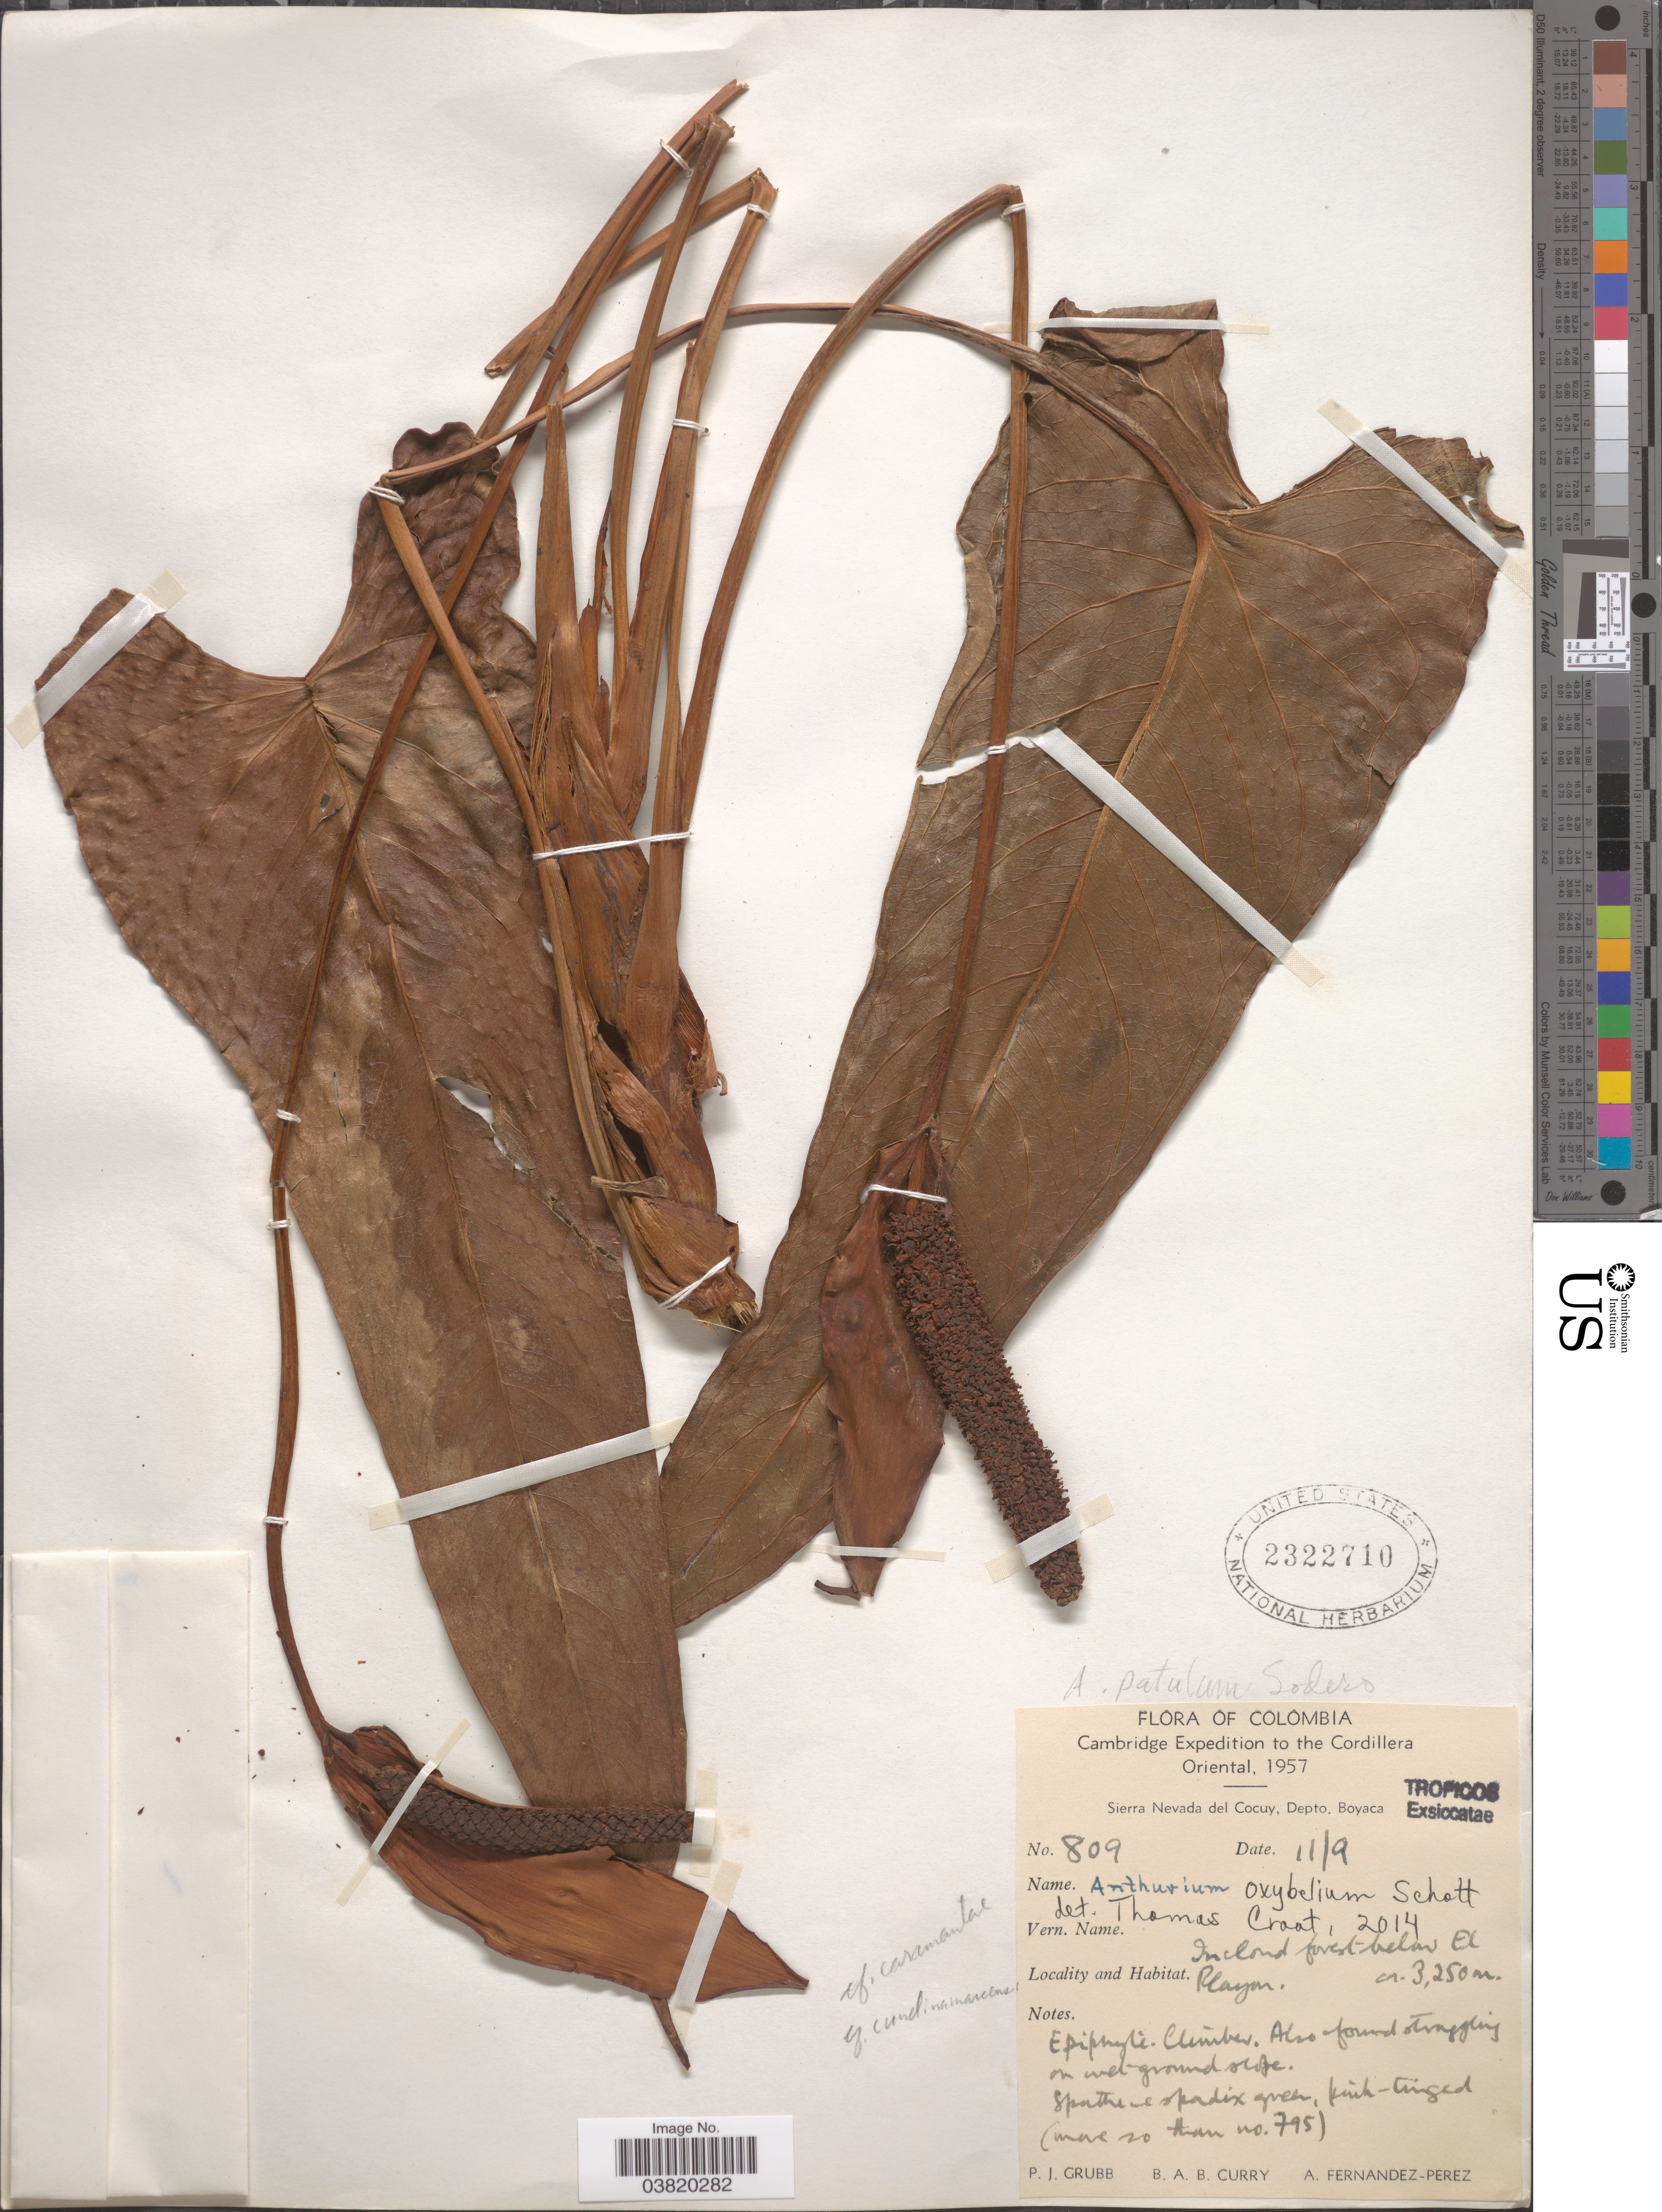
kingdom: Plantae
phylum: Tracheophyta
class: Liliopsida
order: Alismatales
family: Araceae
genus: Anthurium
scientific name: Anthurium patulum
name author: Sodiro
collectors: P. J. Grubb, B. A. B. Curry & A. Fernández-Pérez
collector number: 809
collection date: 1957-09-11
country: Colombia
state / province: Boyacá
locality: The Cordillera Oriental. Sierra Nevada del Cocuy, Depto. Boyaca. In cloud forest below El Playon.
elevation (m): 3250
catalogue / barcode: US 2322710